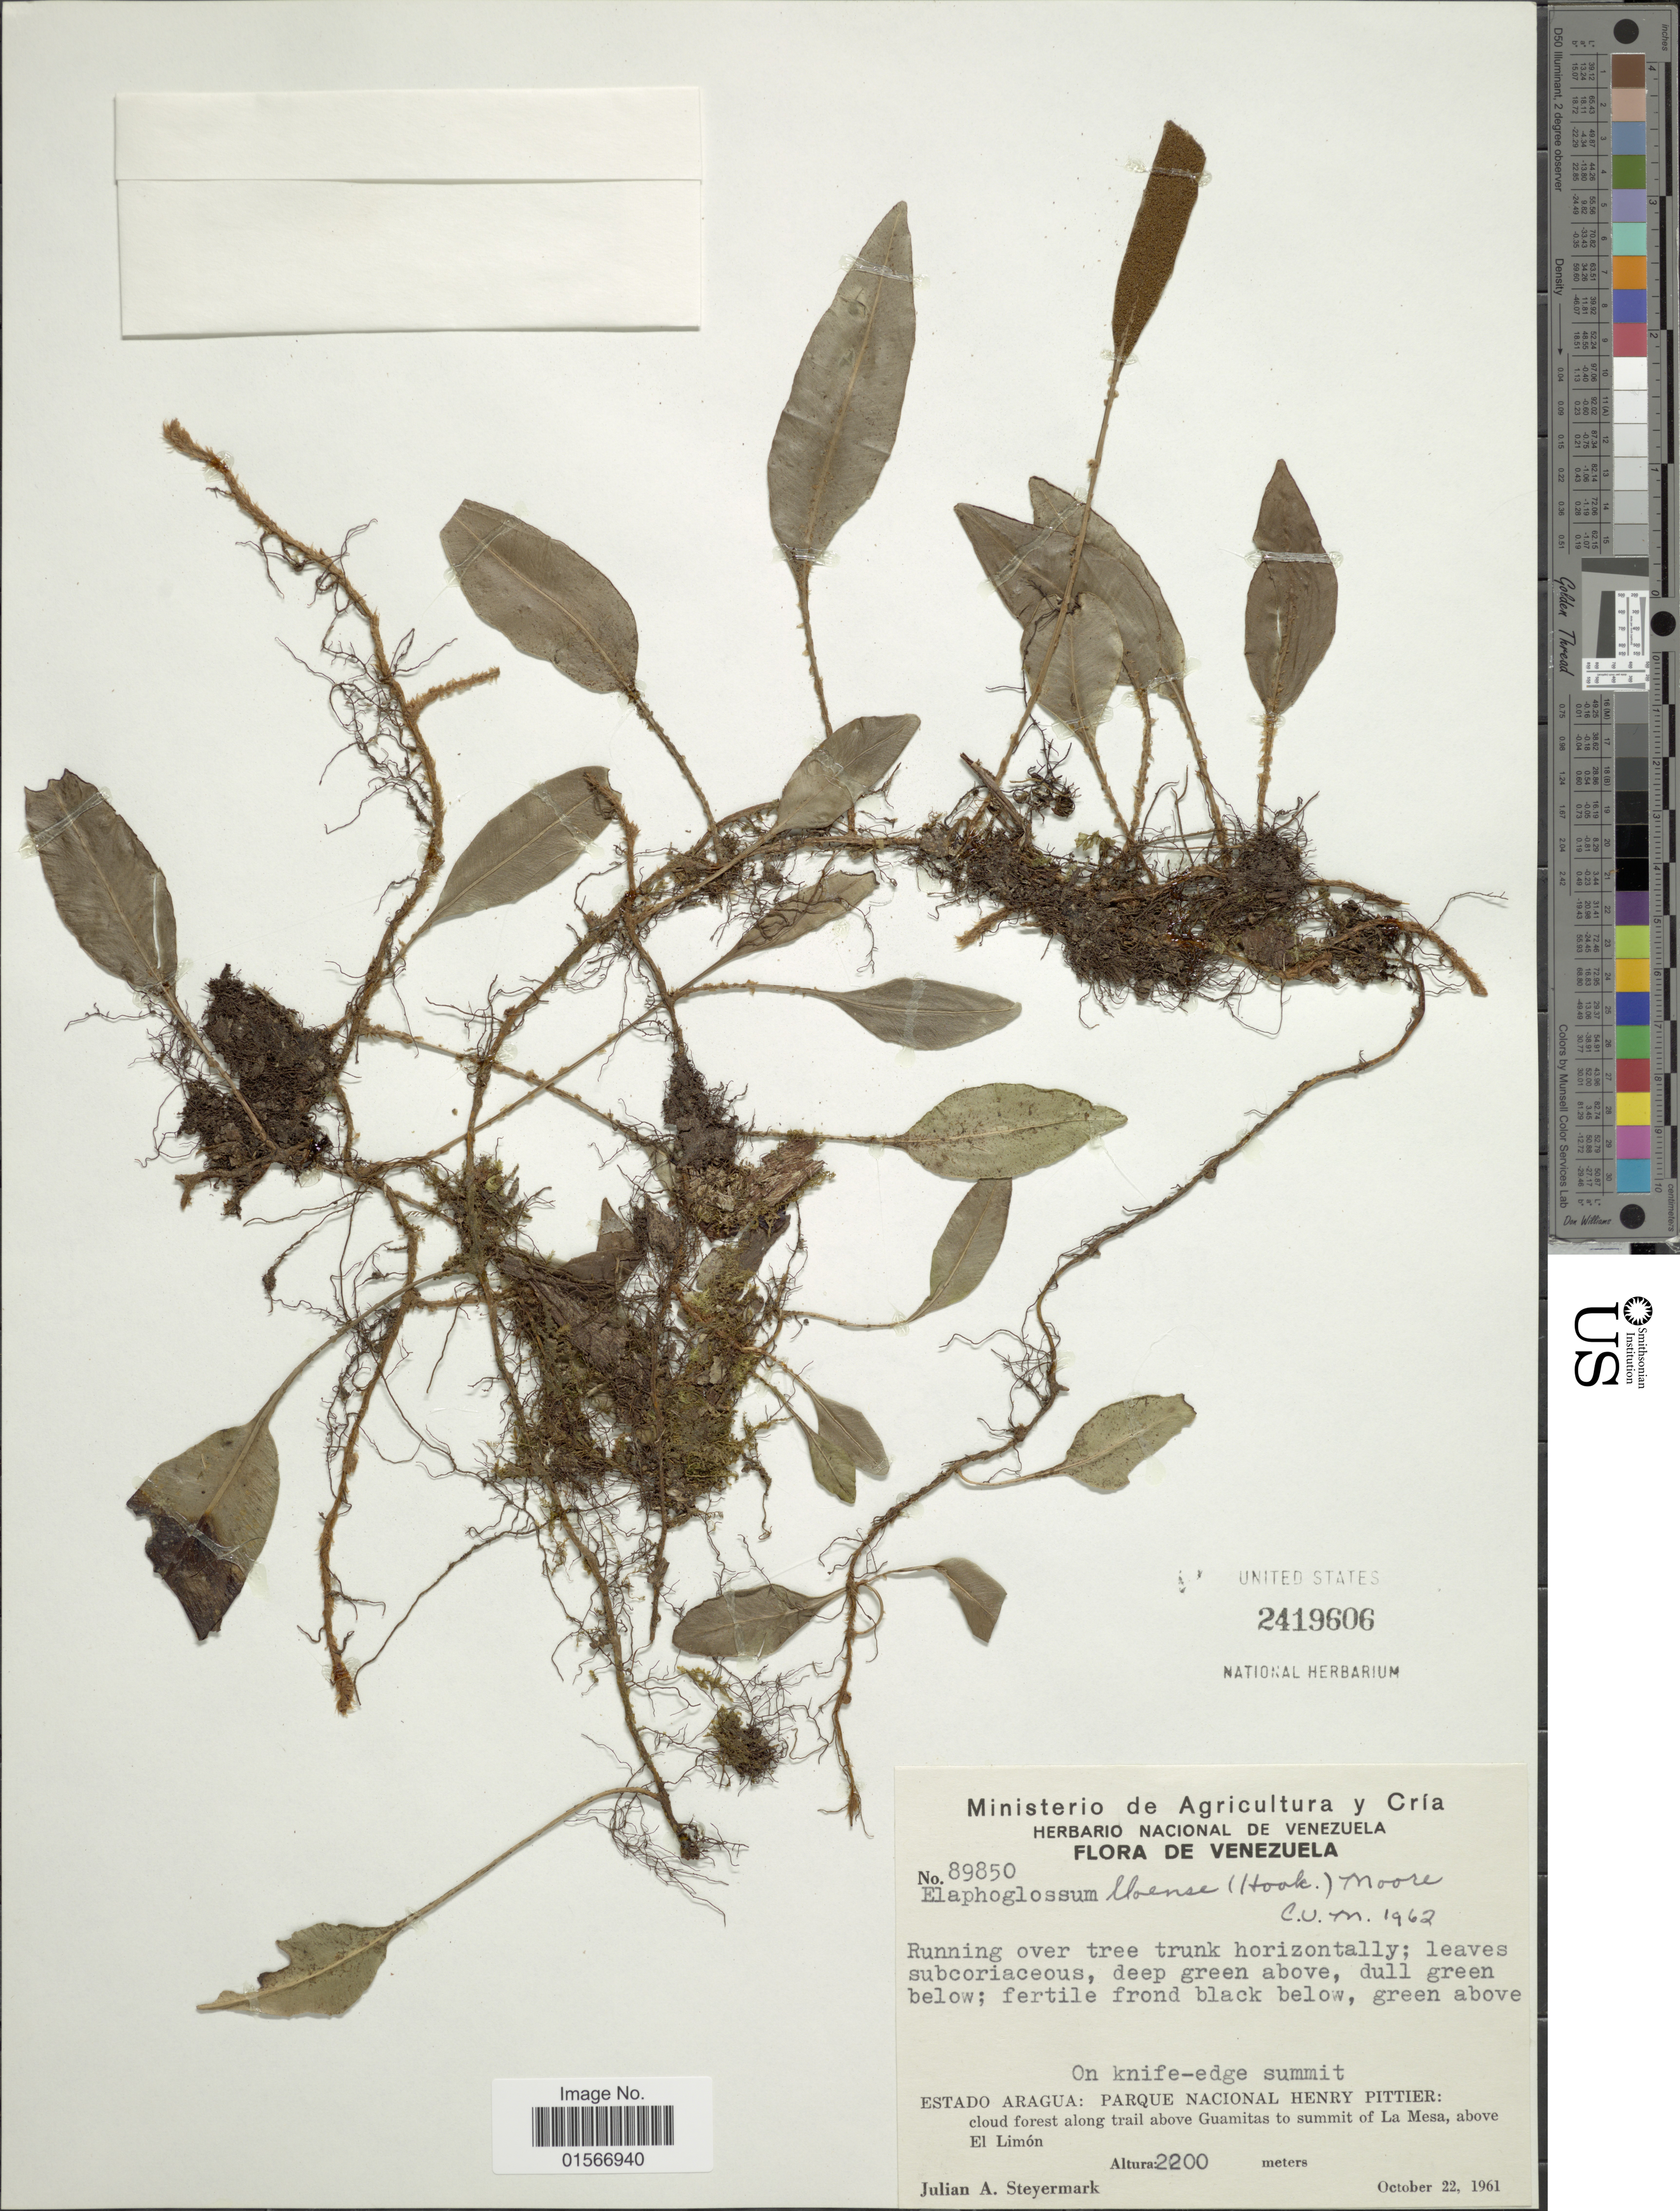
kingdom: Plantae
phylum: Tracheophyta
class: Polypodiopsida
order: Polypodiales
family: Dryopteridaceae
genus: Elaphoglossum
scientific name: Elaphoglossum lloense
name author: (Hook.) T. Moore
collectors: J. Steyermark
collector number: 89850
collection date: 1961-10-22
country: Venezuela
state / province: Aragua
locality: On knife-edge summit, Parque Nacional Henry Pittier: cloud forest along trail above Guamitas to summit of La Mesa, above El Limón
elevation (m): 2200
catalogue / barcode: US 2419606